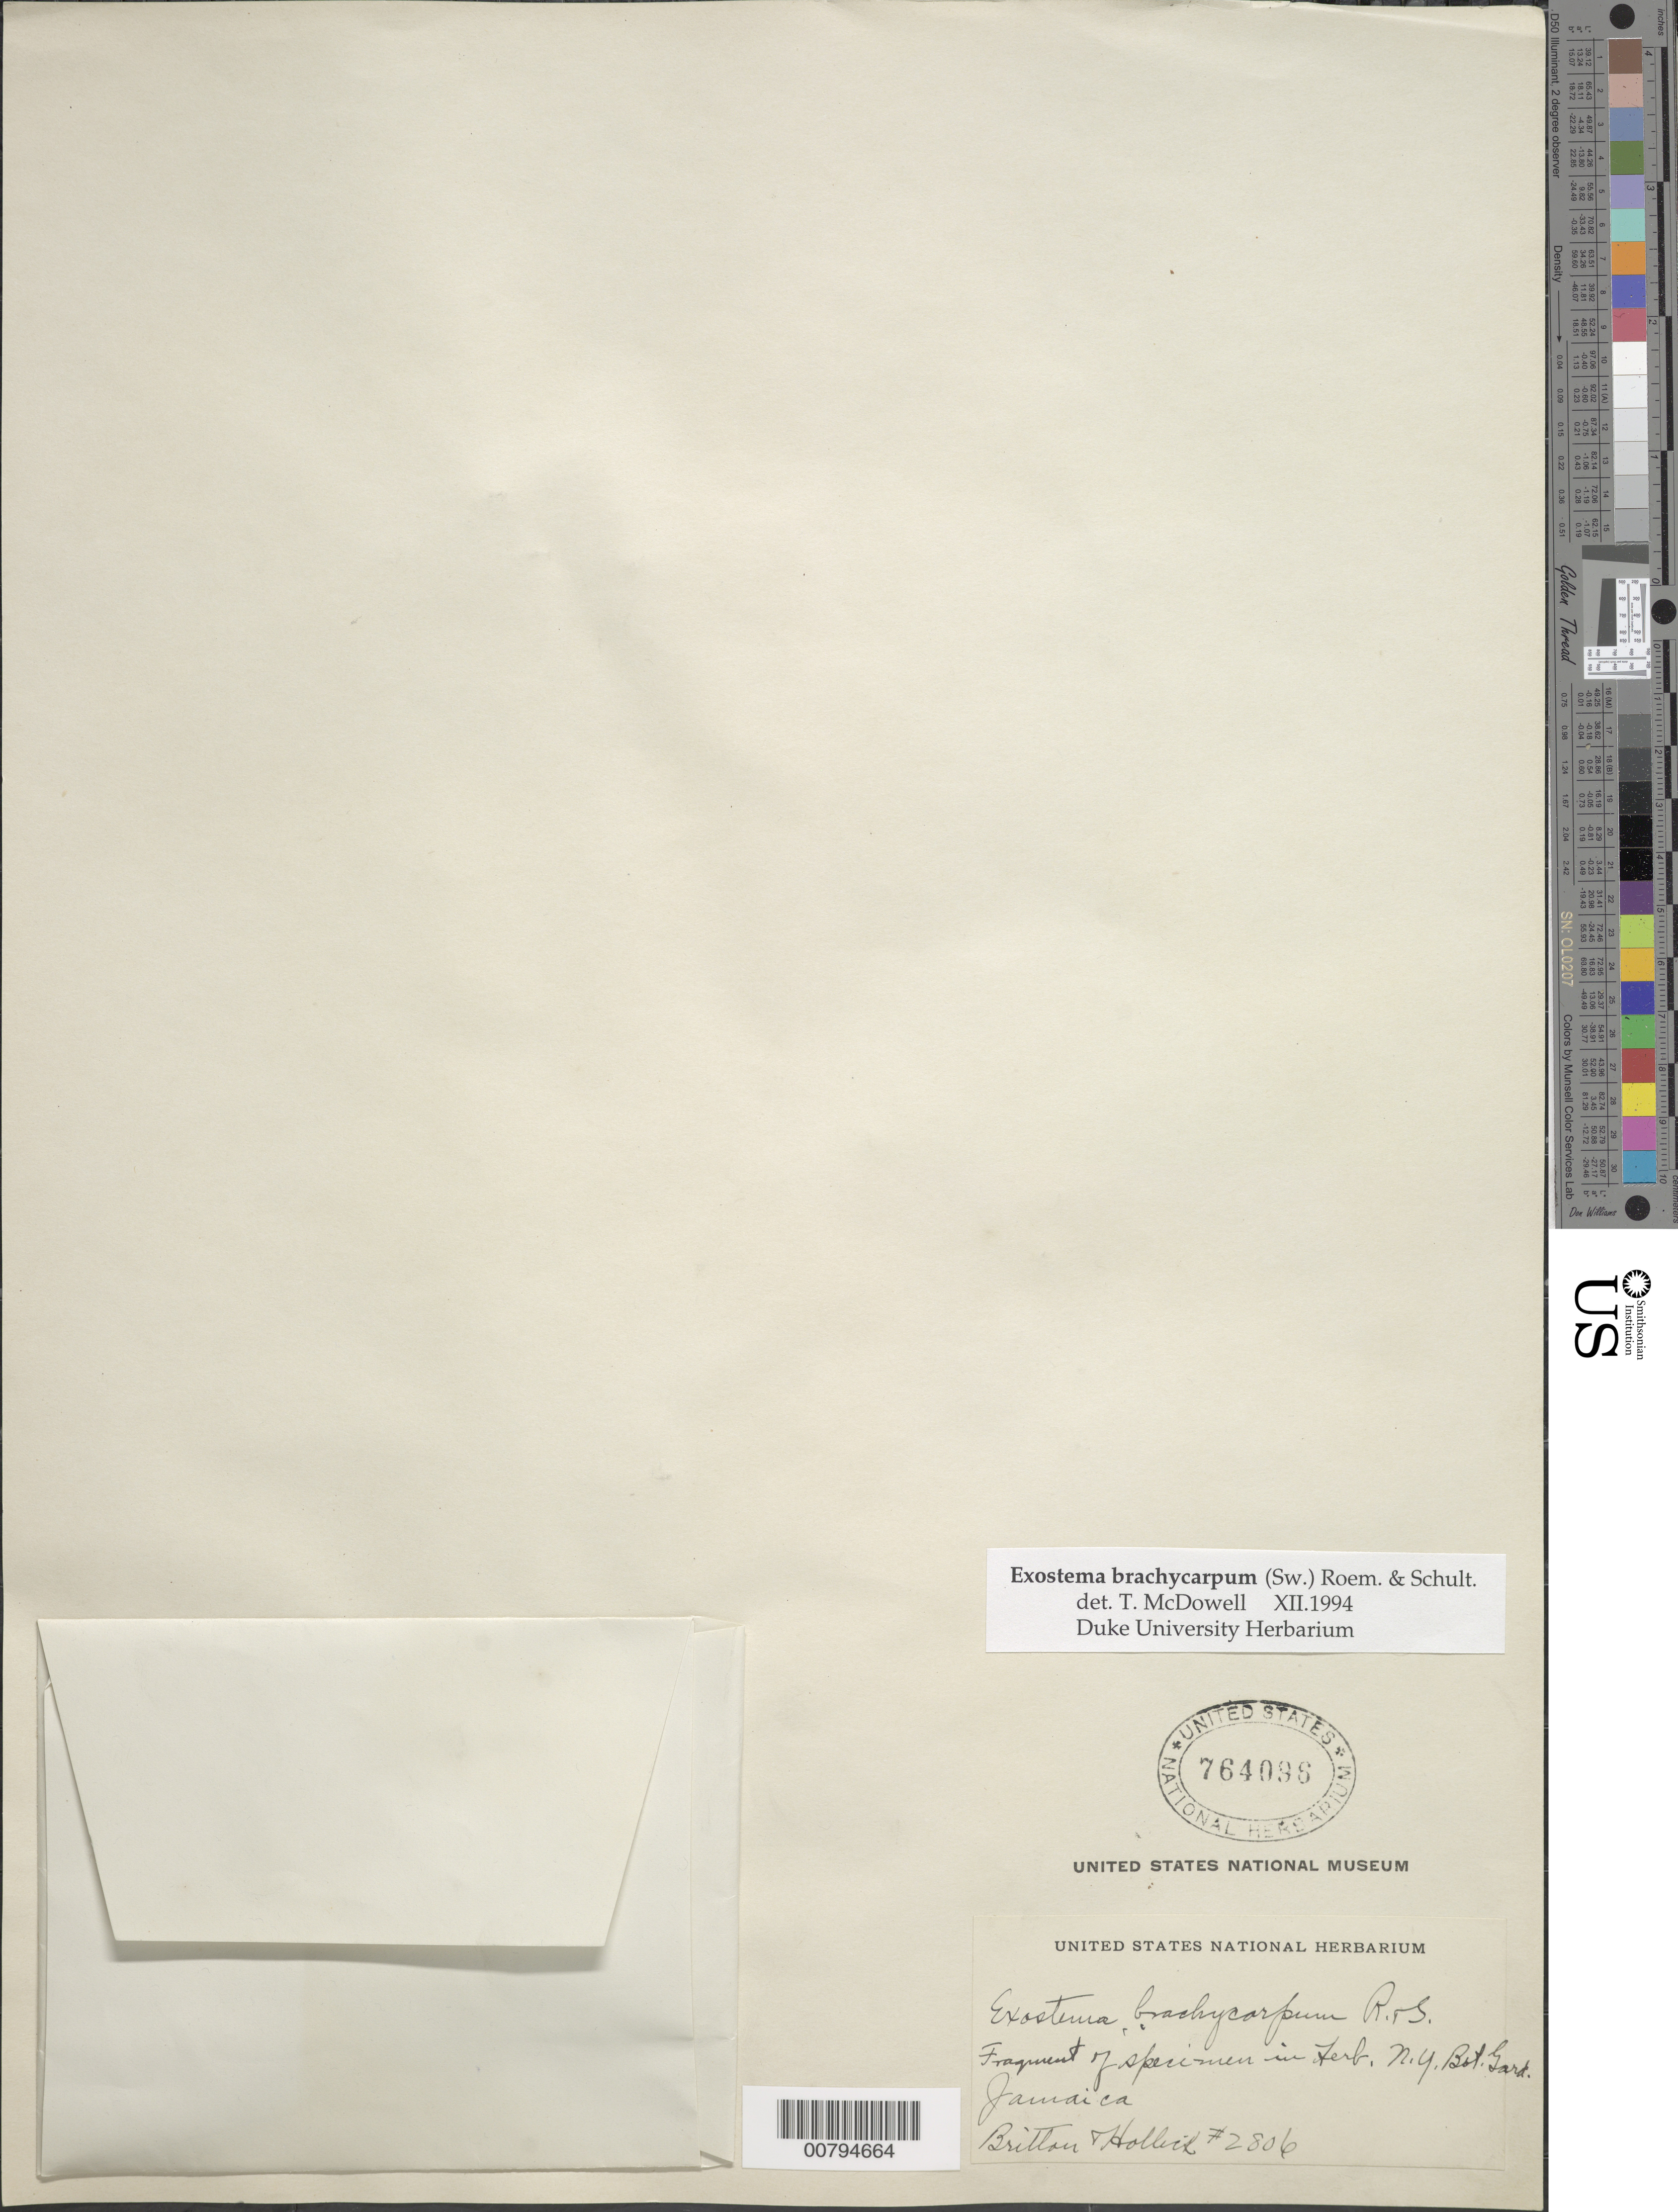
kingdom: Plantae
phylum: Tracheophyta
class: Magnoliopsida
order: Gentianales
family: Rubiaceae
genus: Exostema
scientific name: Exostema brachycarpum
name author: (Sw.) Roem. & Schult.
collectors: B. Hollick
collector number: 2806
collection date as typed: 06 Apr 1908 to 07 Apr 1908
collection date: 1908-04-06/1908-04-07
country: Jamaica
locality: Umou Hill, near Moneague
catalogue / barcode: US 764097